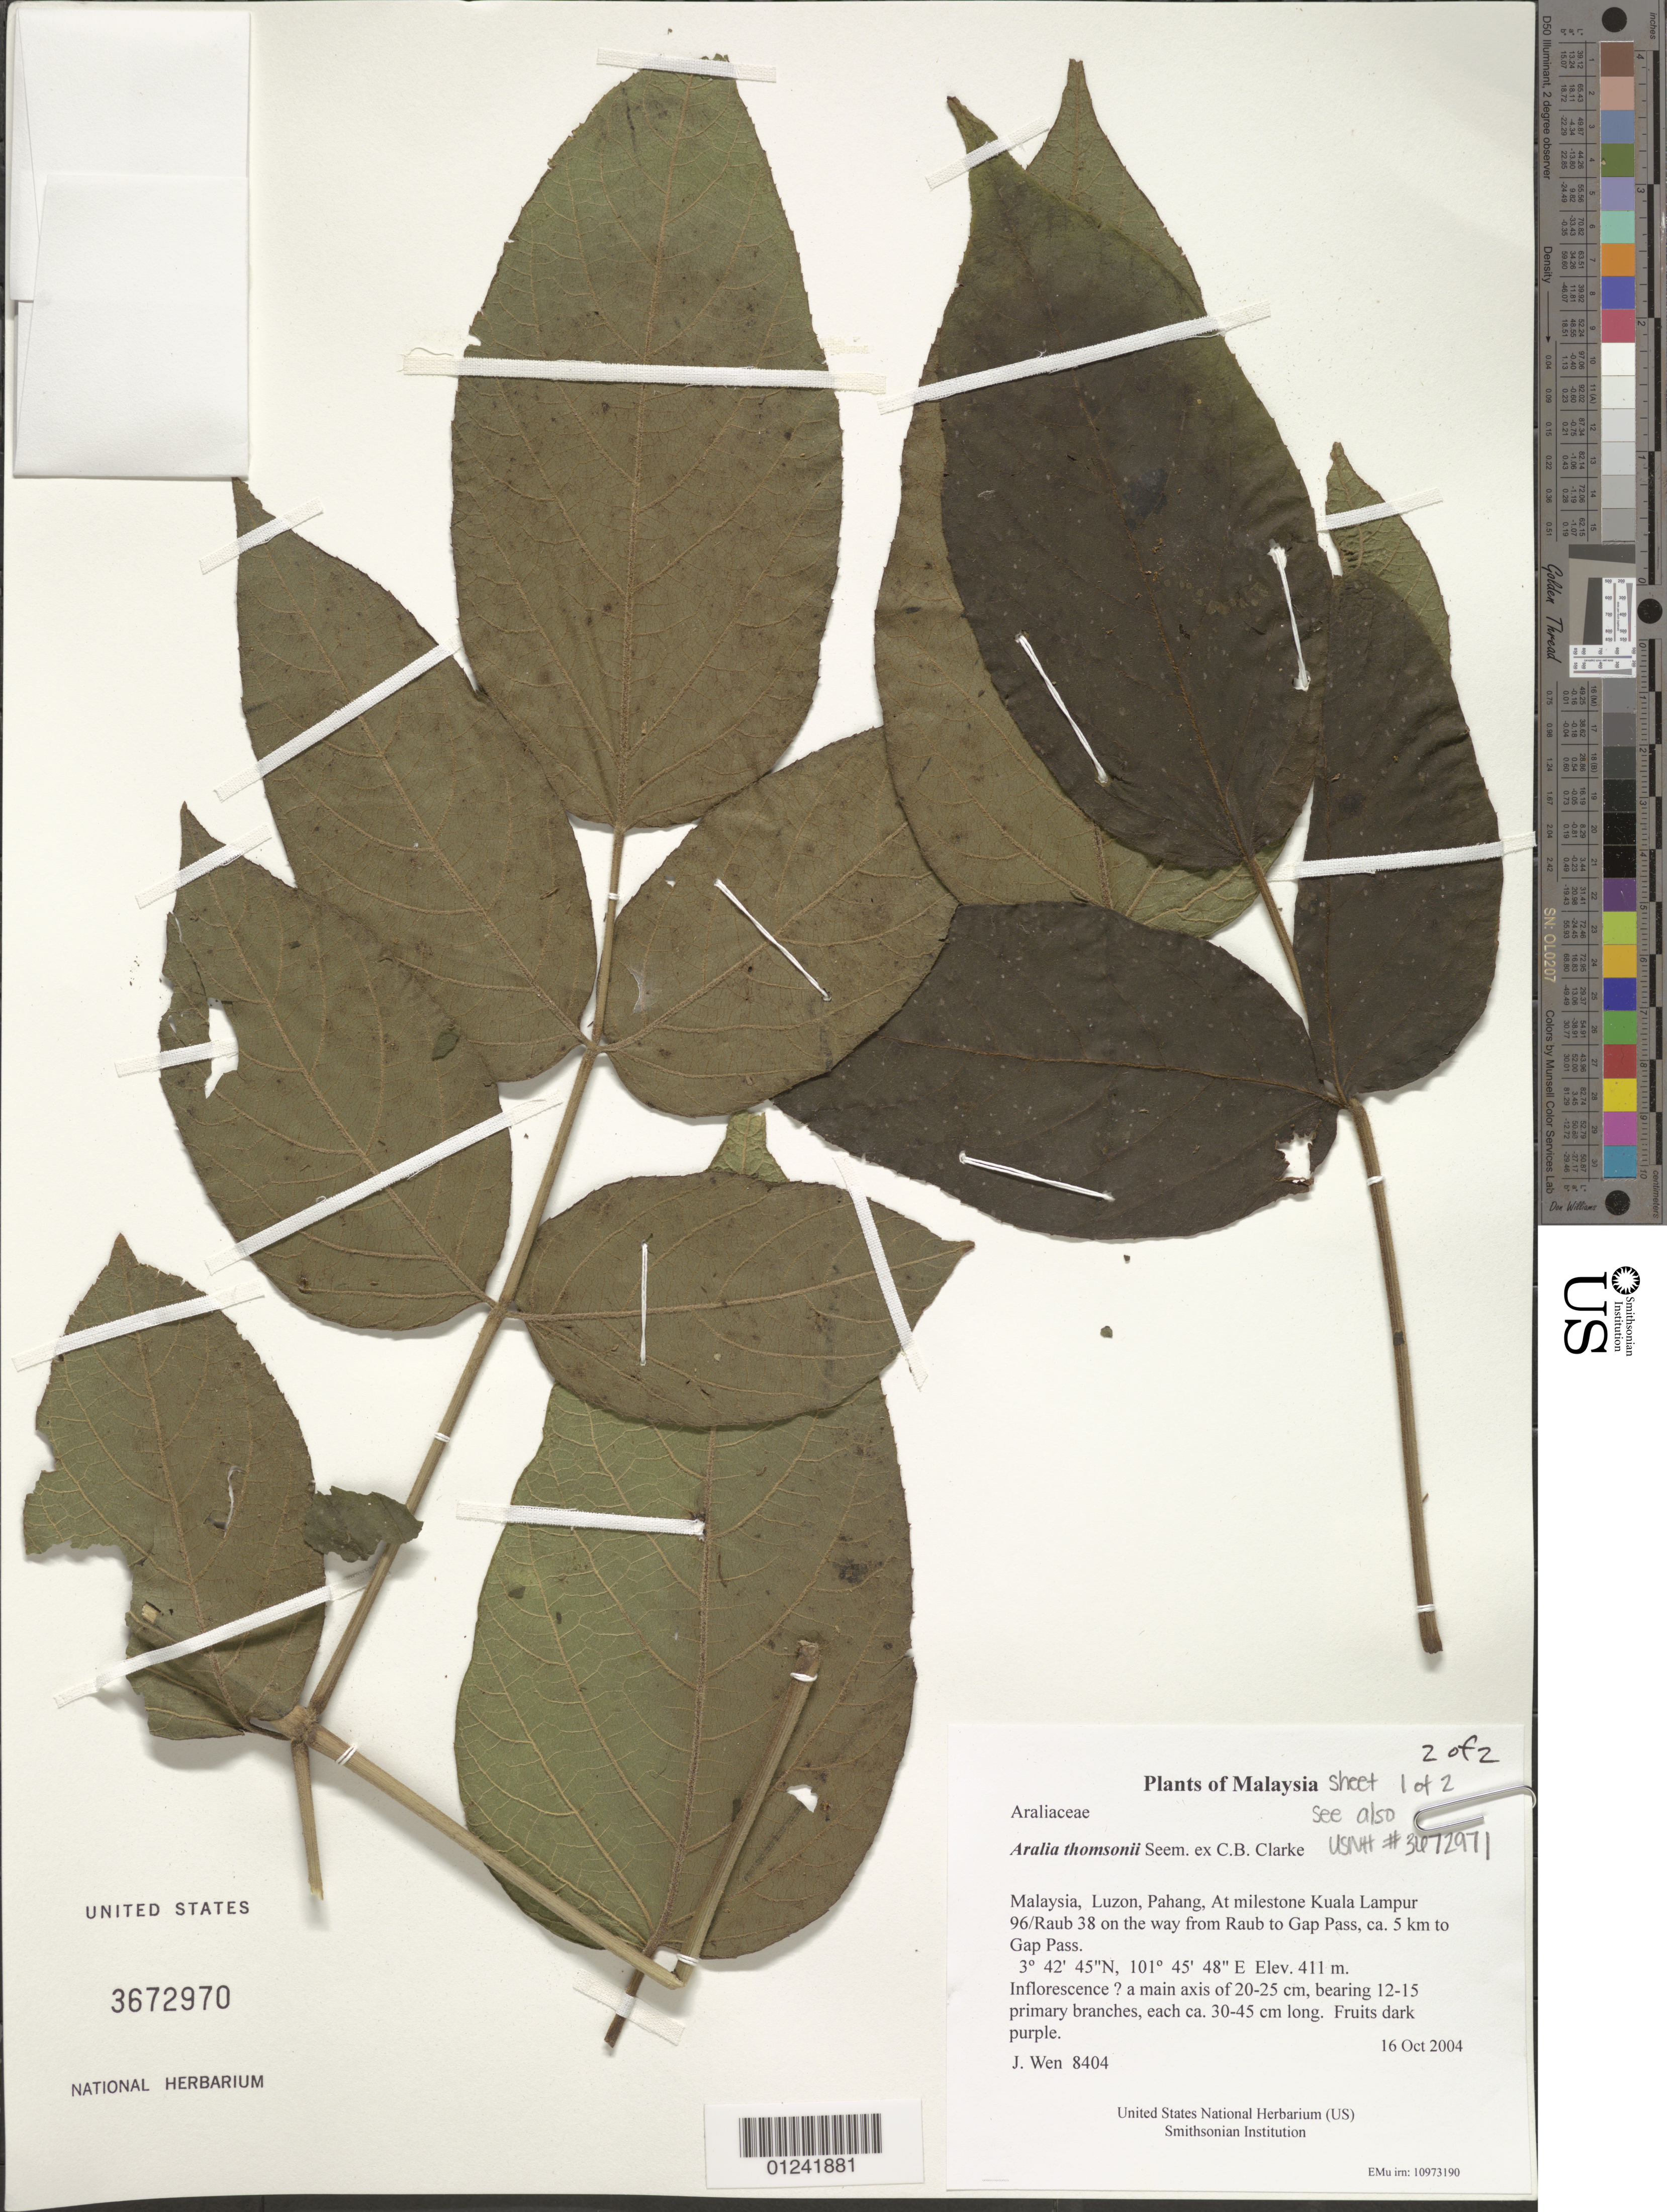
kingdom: Plantae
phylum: Tracheophyta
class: Magnoliopsida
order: Apiales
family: Araliaceae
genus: Aralia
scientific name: Aralia thomsonii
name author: Seem. ex C.B. Clarke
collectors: J. Wen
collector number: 8404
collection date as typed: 16 Oct 2004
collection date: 2004-10-16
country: Malaysia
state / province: Pahang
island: Luzon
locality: At milestone Kuala Lampur 96/Raub 38 on the way from Raub to Gap Pass, ca. 5 km to Gap Pass.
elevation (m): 411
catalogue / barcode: US 3672970